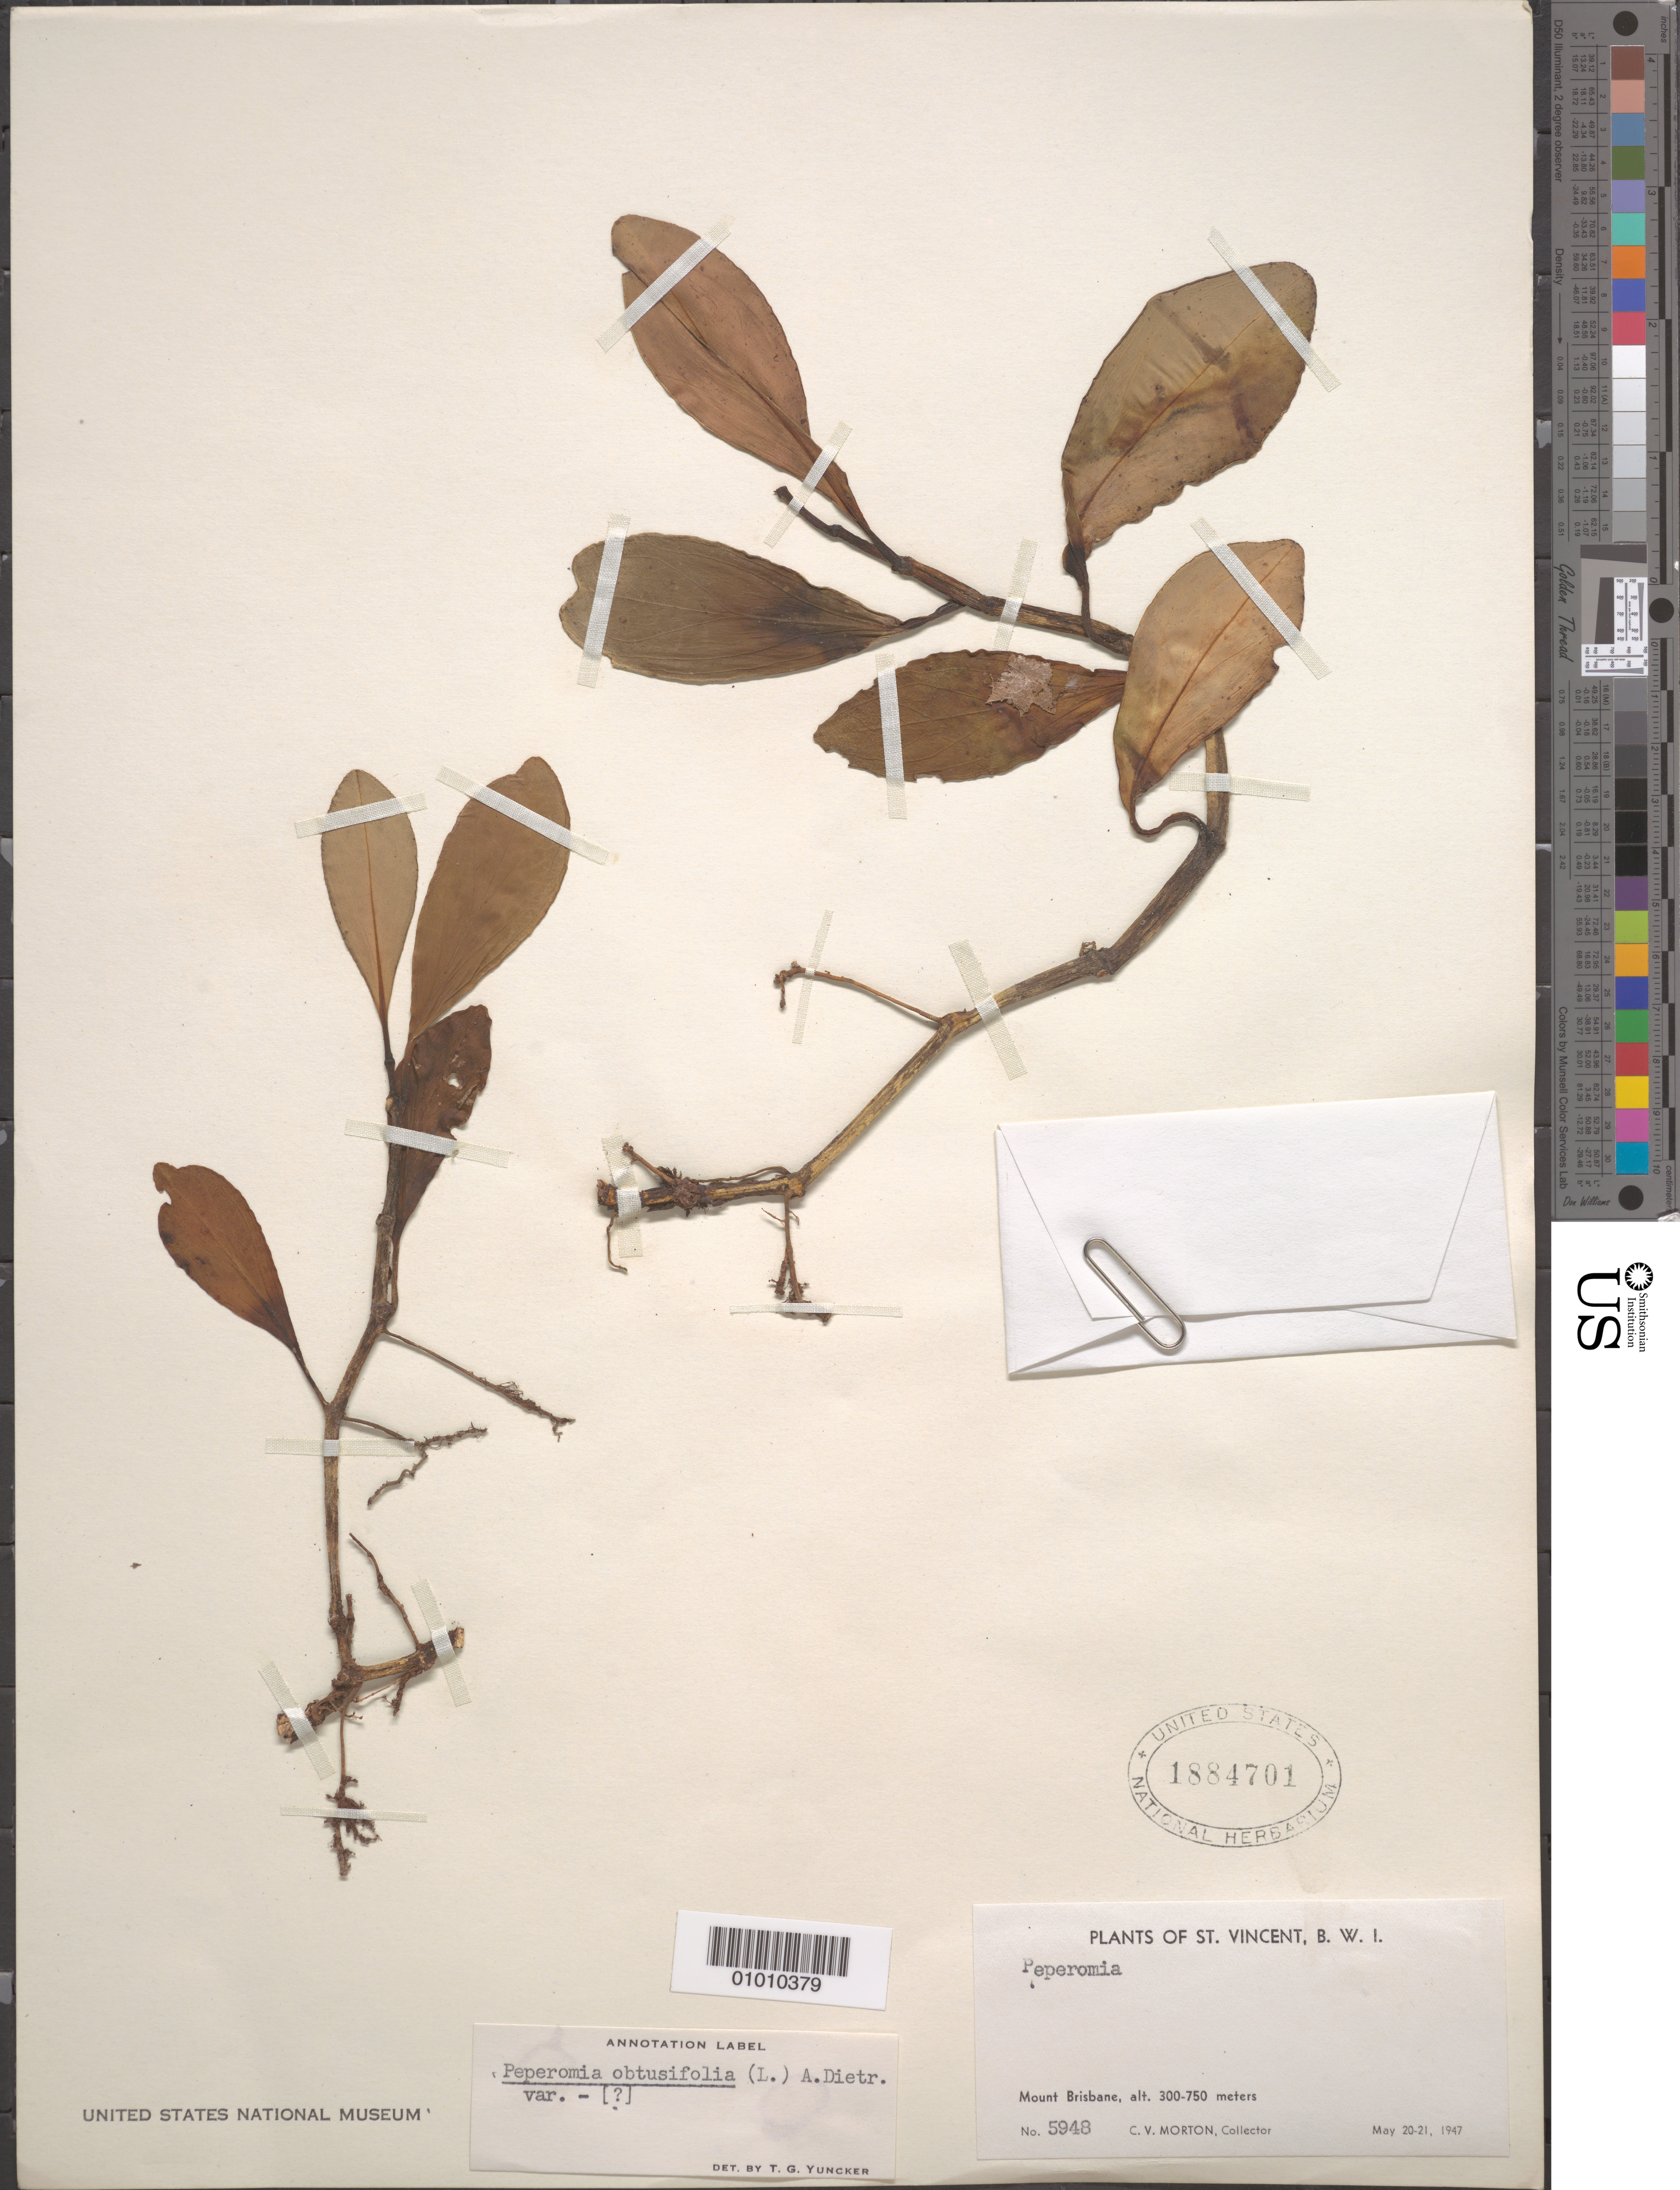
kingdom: Plantae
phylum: Tracheophyta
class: Magnoliopsida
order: Piperales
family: Piperaceae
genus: Peperomia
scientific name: Peperomia obtusifolia var. obtusifolia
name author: (L.) A. Dietr.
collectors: C. V. Morton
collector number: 5948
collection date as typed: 20 May 1947 to 21 May 1947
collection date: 1947-05-20/1947-05-21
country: St. Vincent - Grenadines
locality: Mount Brisbane.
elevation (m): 300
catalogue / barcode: US 1884701